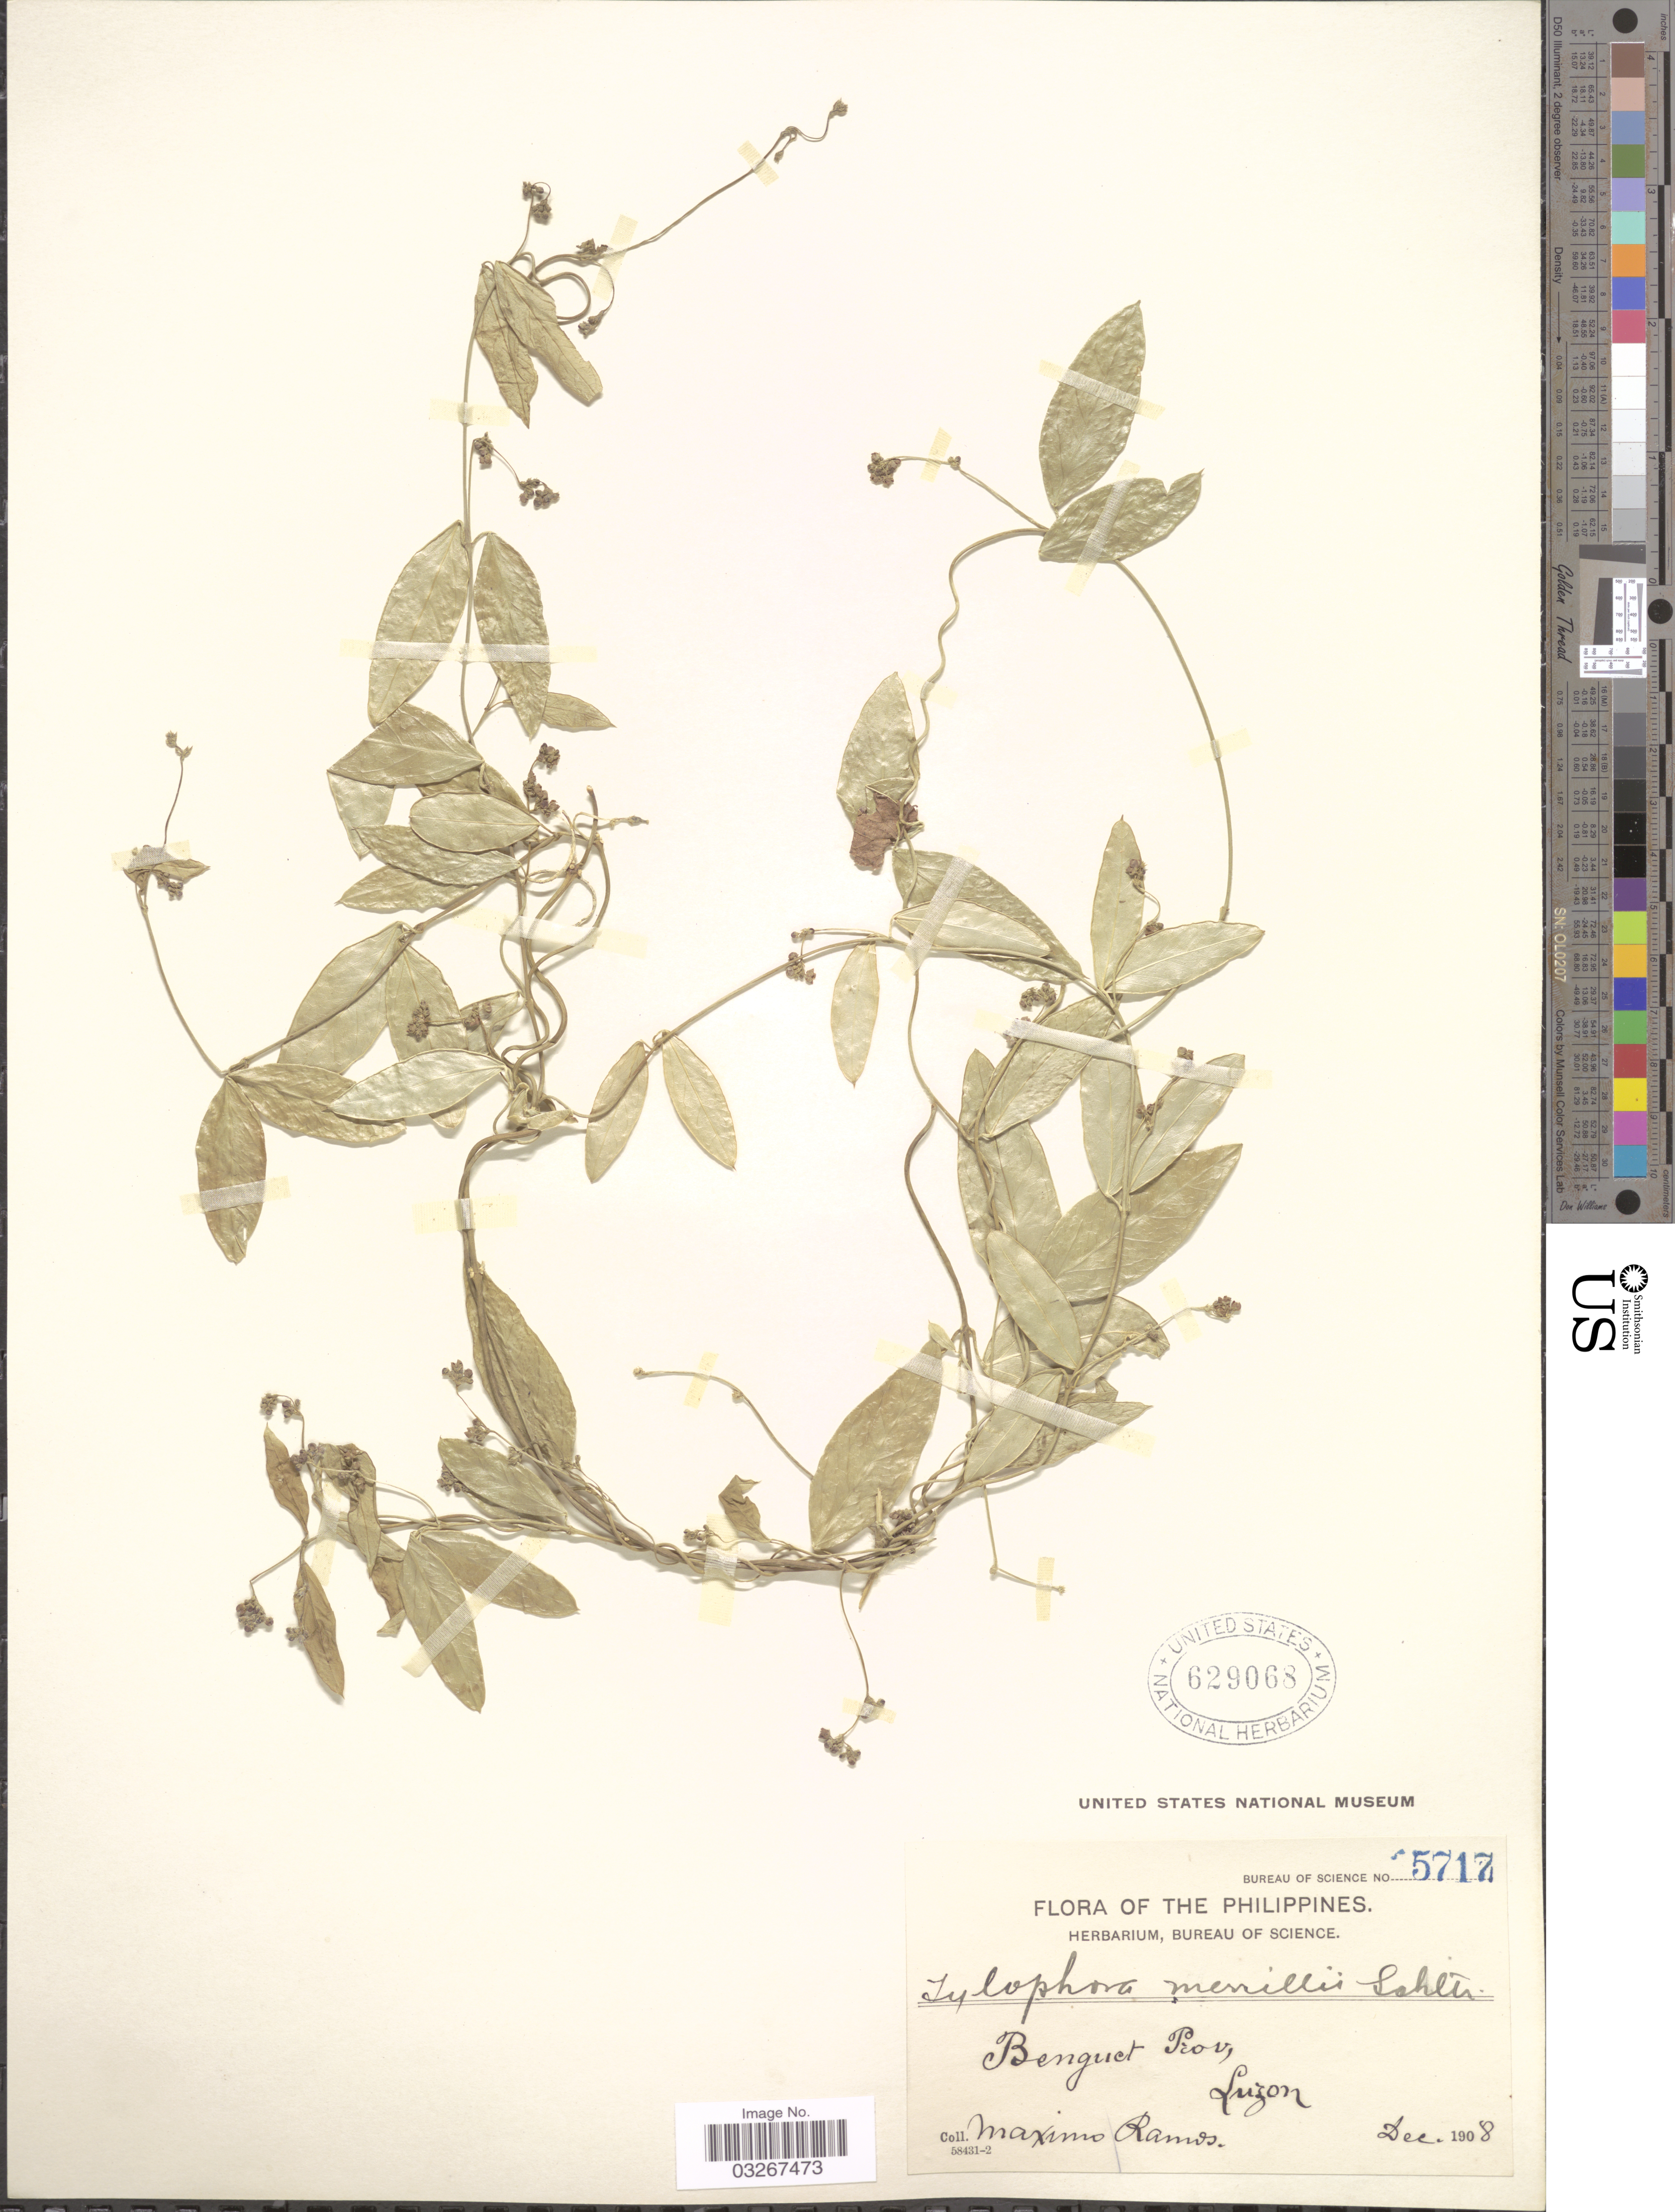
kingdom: Plantae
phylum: Tracheophyta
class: Magnoliopsida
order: Gentianales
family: Apocynaceae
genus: Tylophora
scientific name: Tylophora perrottetiana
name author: Decne.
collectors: M. Ramos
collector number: Bureau of Science 5717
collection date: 1908-12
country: Philippines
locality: Benguet Prov., Luzon.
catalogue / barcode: US 629068